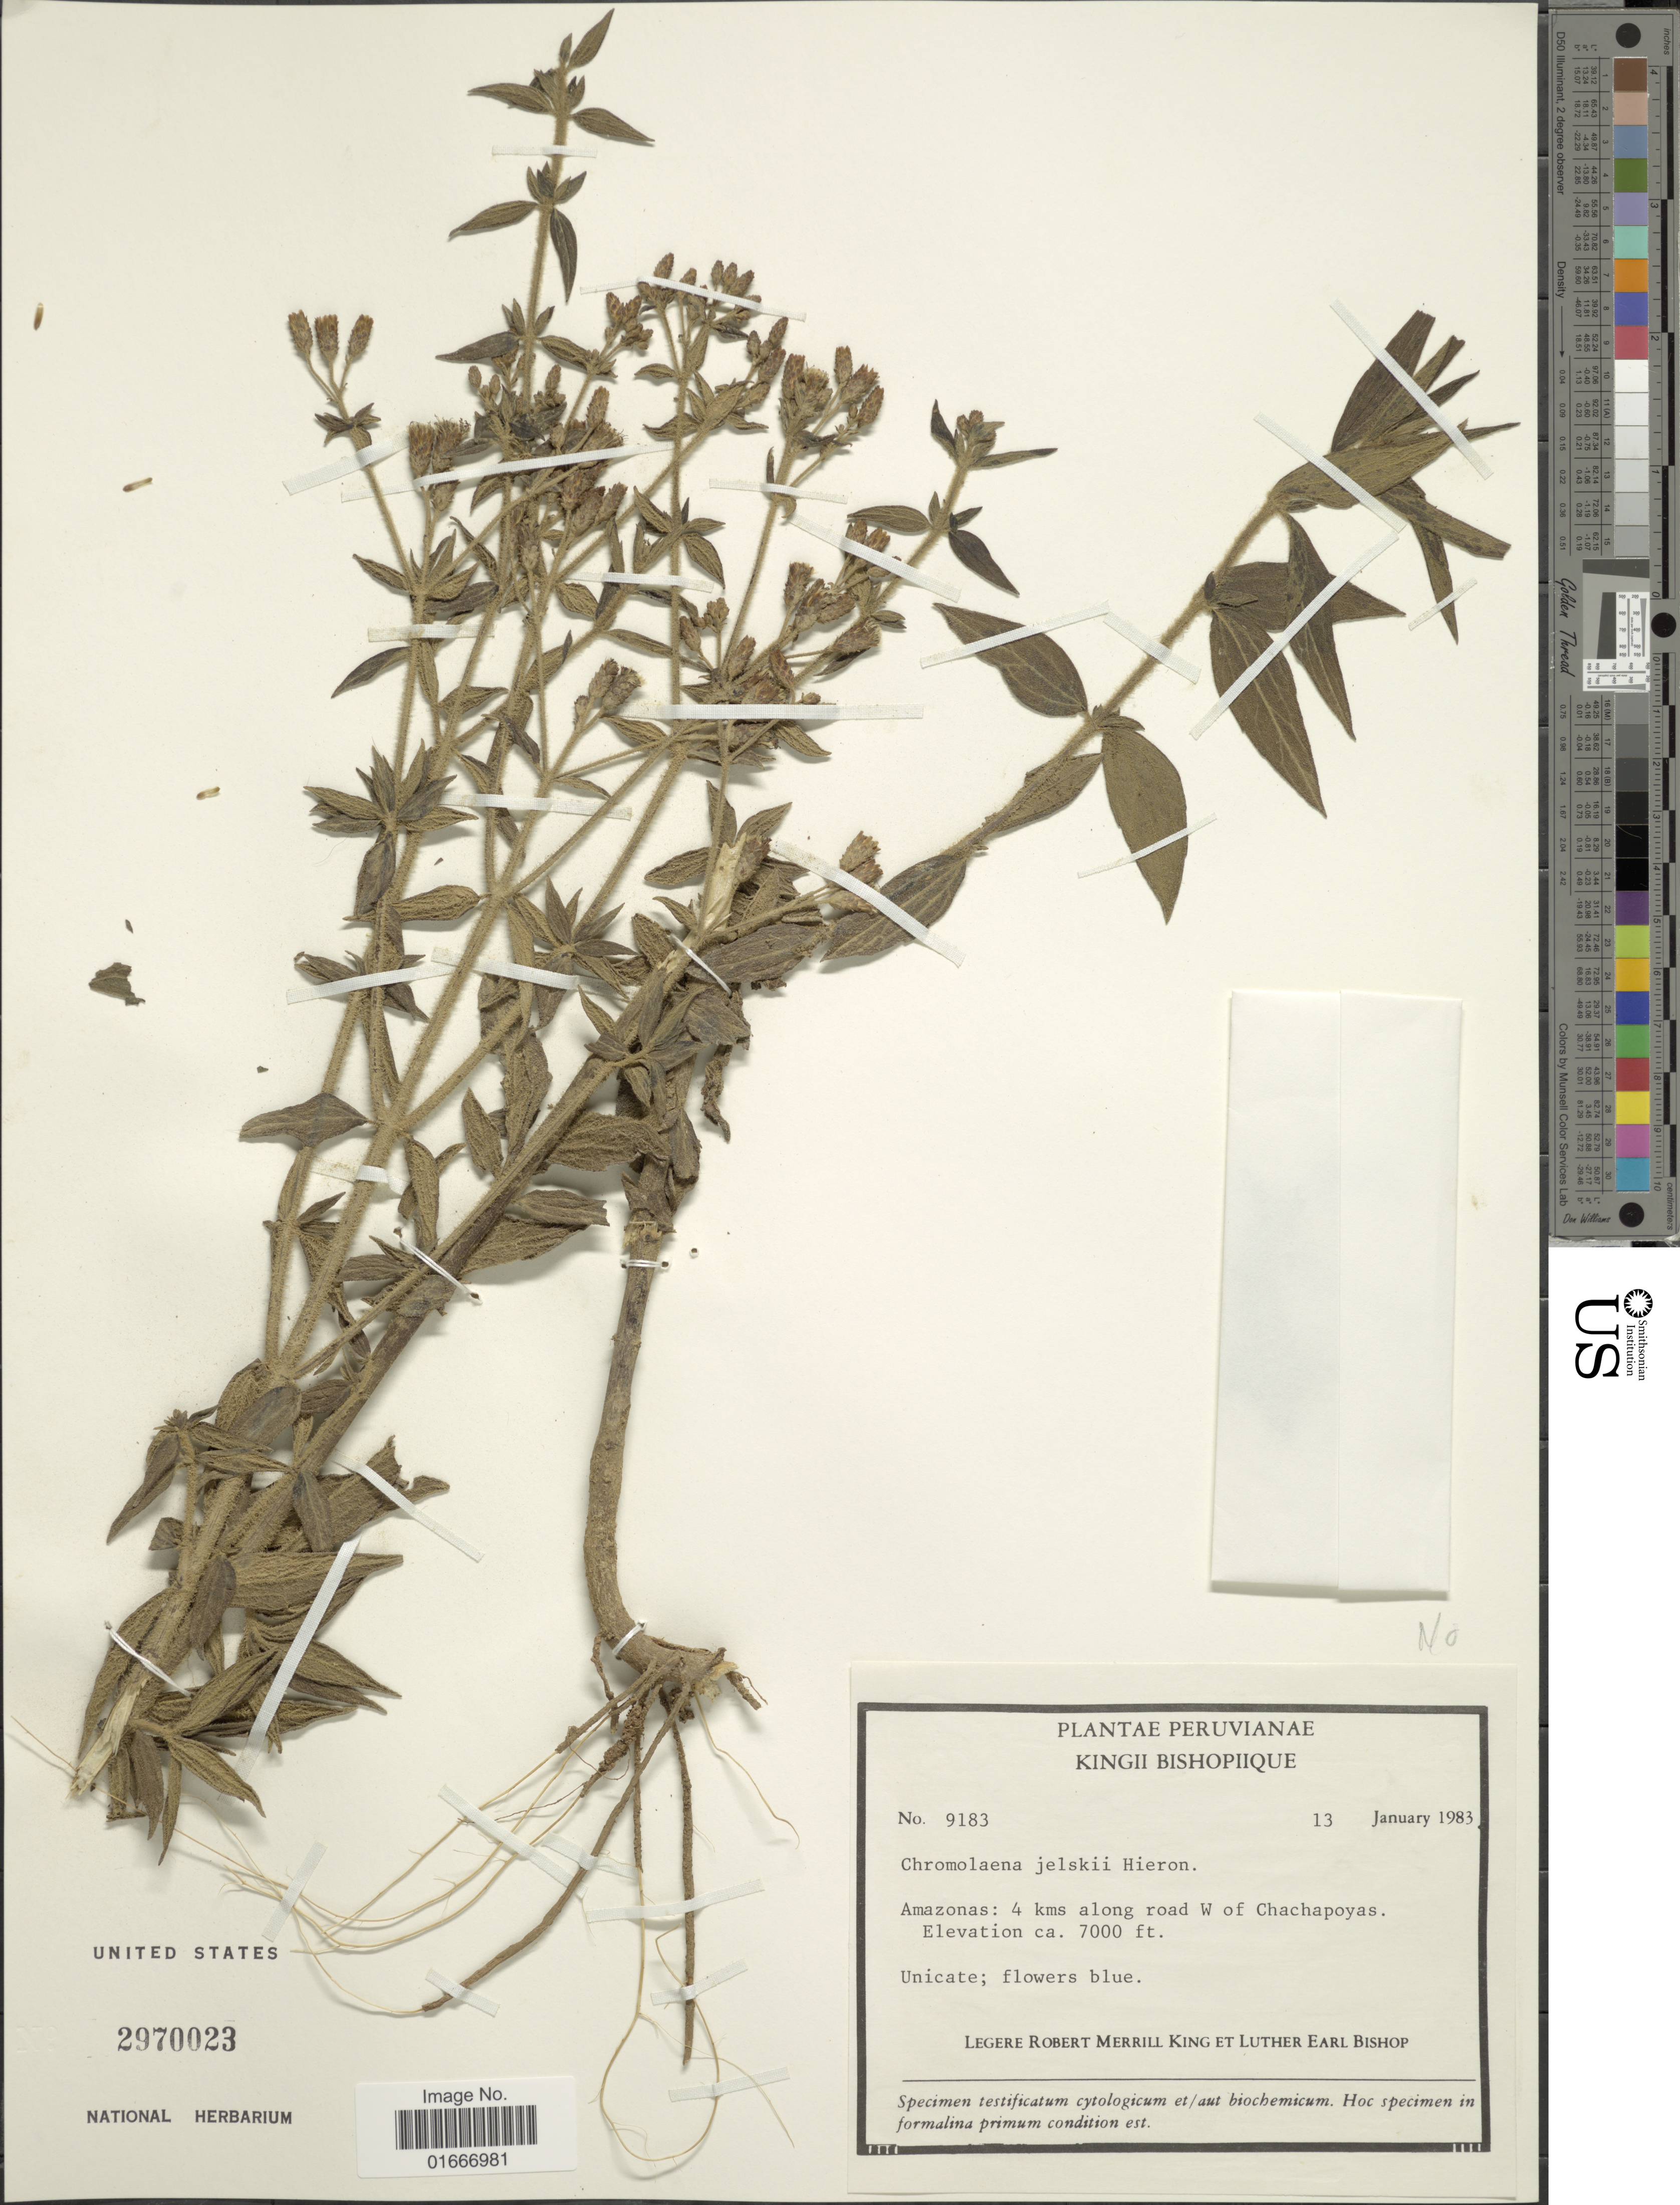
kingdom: Plantae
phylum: Tracheophyta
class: Magnoliopsida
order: Asterales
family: Asteraceae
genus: Chromolaena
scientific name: Chromolaena jelskii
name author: (Hieron.) R.M. King & H. Rob.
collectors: R. M. King & L. E. Bishop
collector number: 9183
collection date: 1983-01-13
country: Peru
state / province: Amazonas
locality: Amazonas: 4 kms along road W of Chachapoyas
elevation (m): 2134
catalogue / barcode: US 2970023